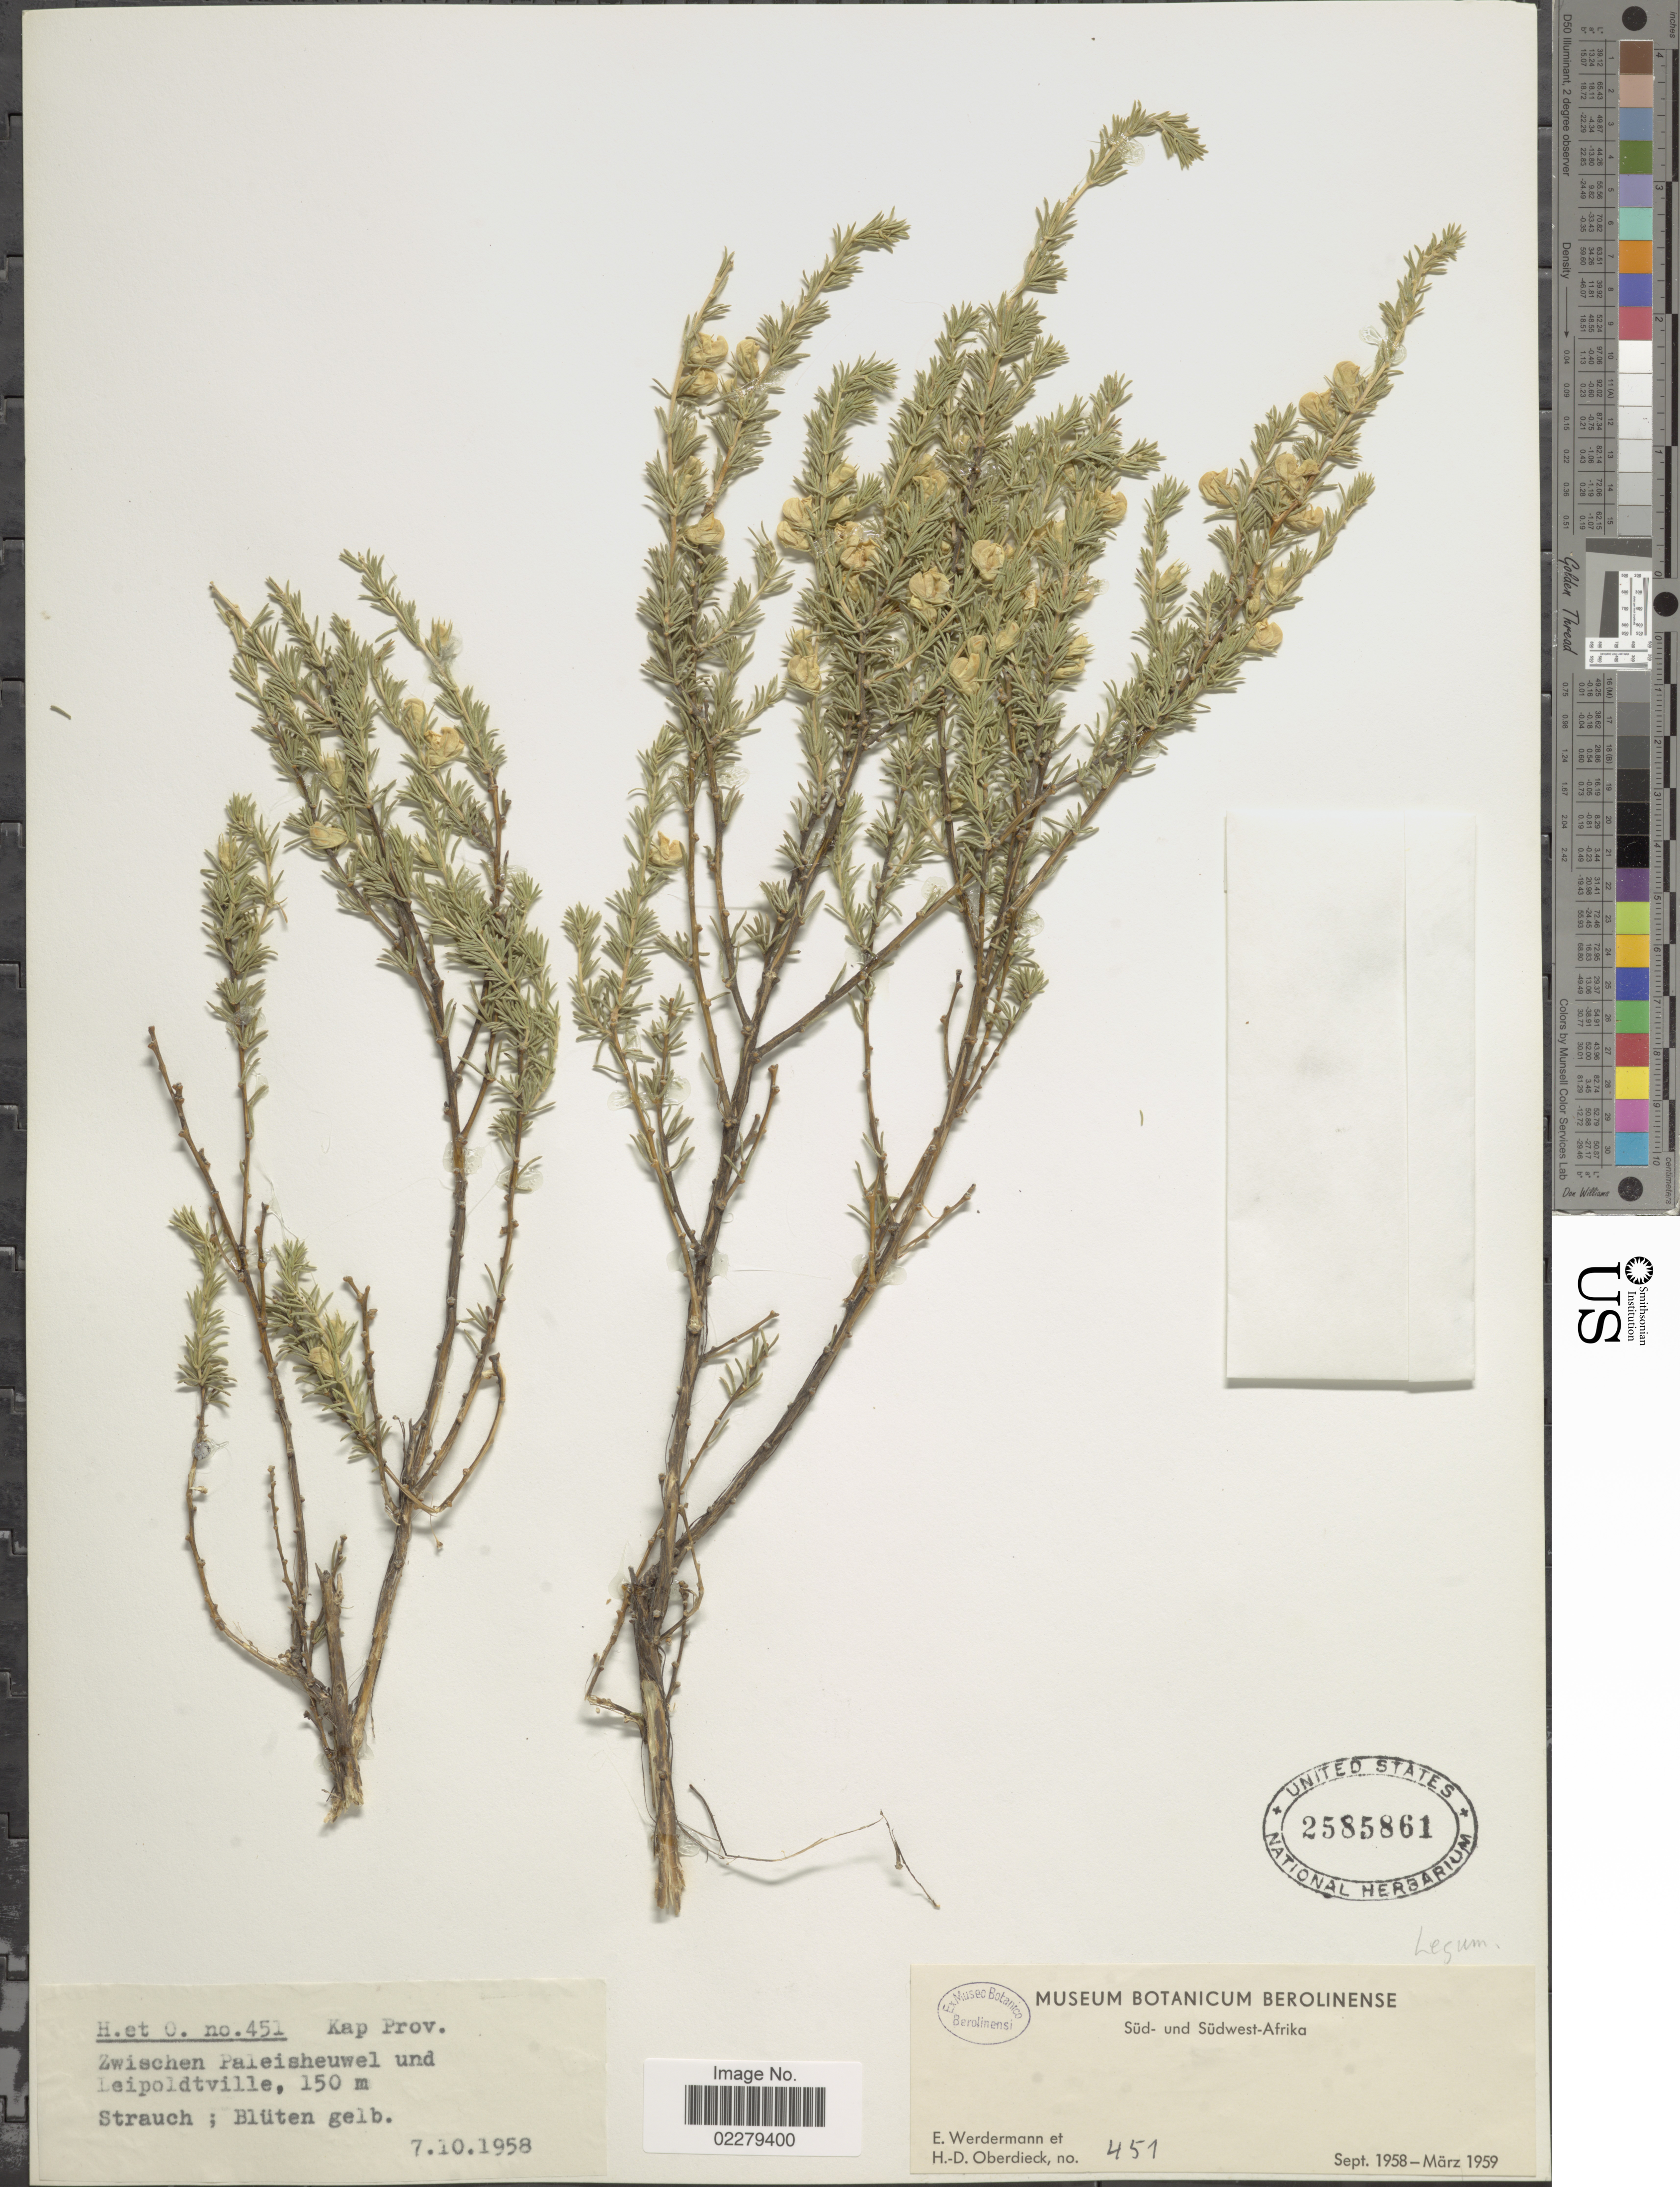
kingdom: Plantae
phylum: Tracheophyta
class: Magnoliopsida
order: Fabales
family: Fabaceae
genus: Aspalathus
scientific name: Aspalathus sp.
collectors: E. Werdermann & H. Oberdieck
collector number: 451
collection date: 1958-10-07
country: South Africa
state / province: Western Cape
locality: Sud- und Sudwest- Afrika. Kap Prov. Zwischen Paleisheuwel und Leipoldtville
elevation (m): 150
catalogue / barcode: US 2585861